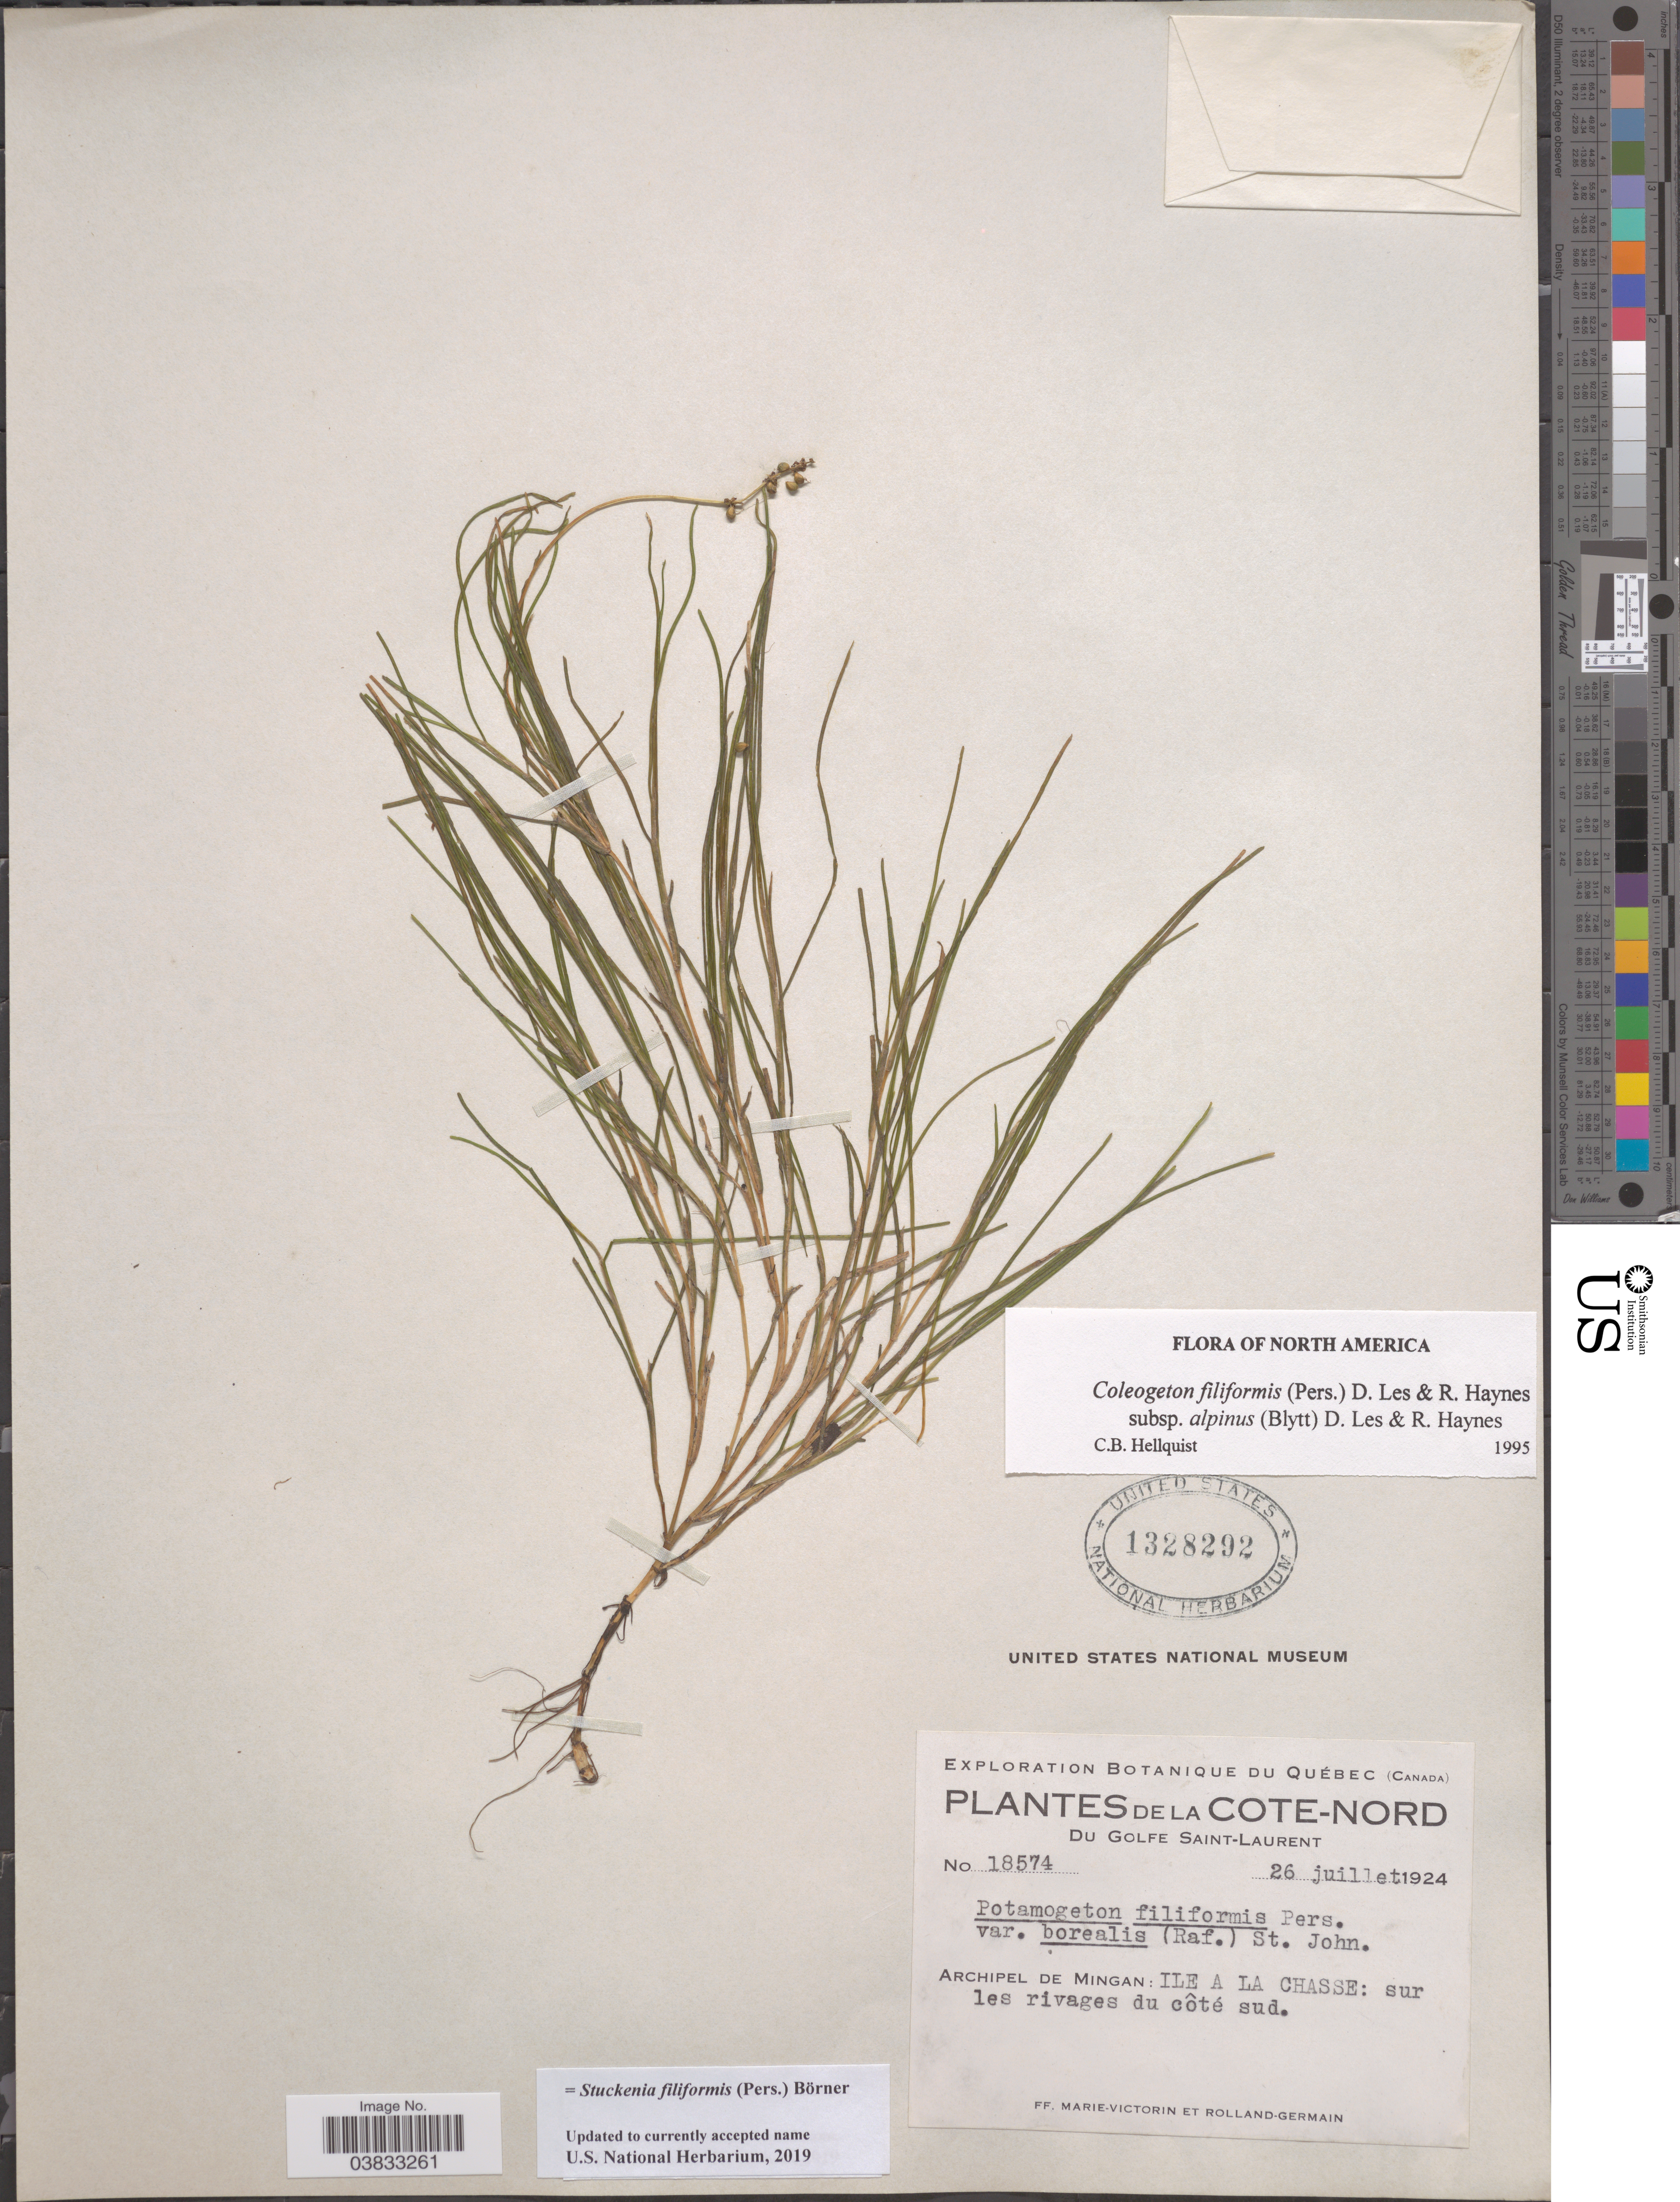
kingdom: Plantae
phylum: Tracheophyta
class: Liliopsida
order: Alismatales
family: Potamogetonaceae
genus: Stuckenia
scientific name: Stuckenia filiformis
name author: (Pers.) Börner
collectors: F. Marie-Victorin & Rolland-Germain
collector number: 18574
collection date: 1924-07-26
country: Canada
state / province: Quebec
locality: La Cote-Nord. Du Golfe Saint-Laurent. Archipel de Mingan: Ile a La Chasse: sur les rivages du côté sud.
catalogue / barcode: US 1328292